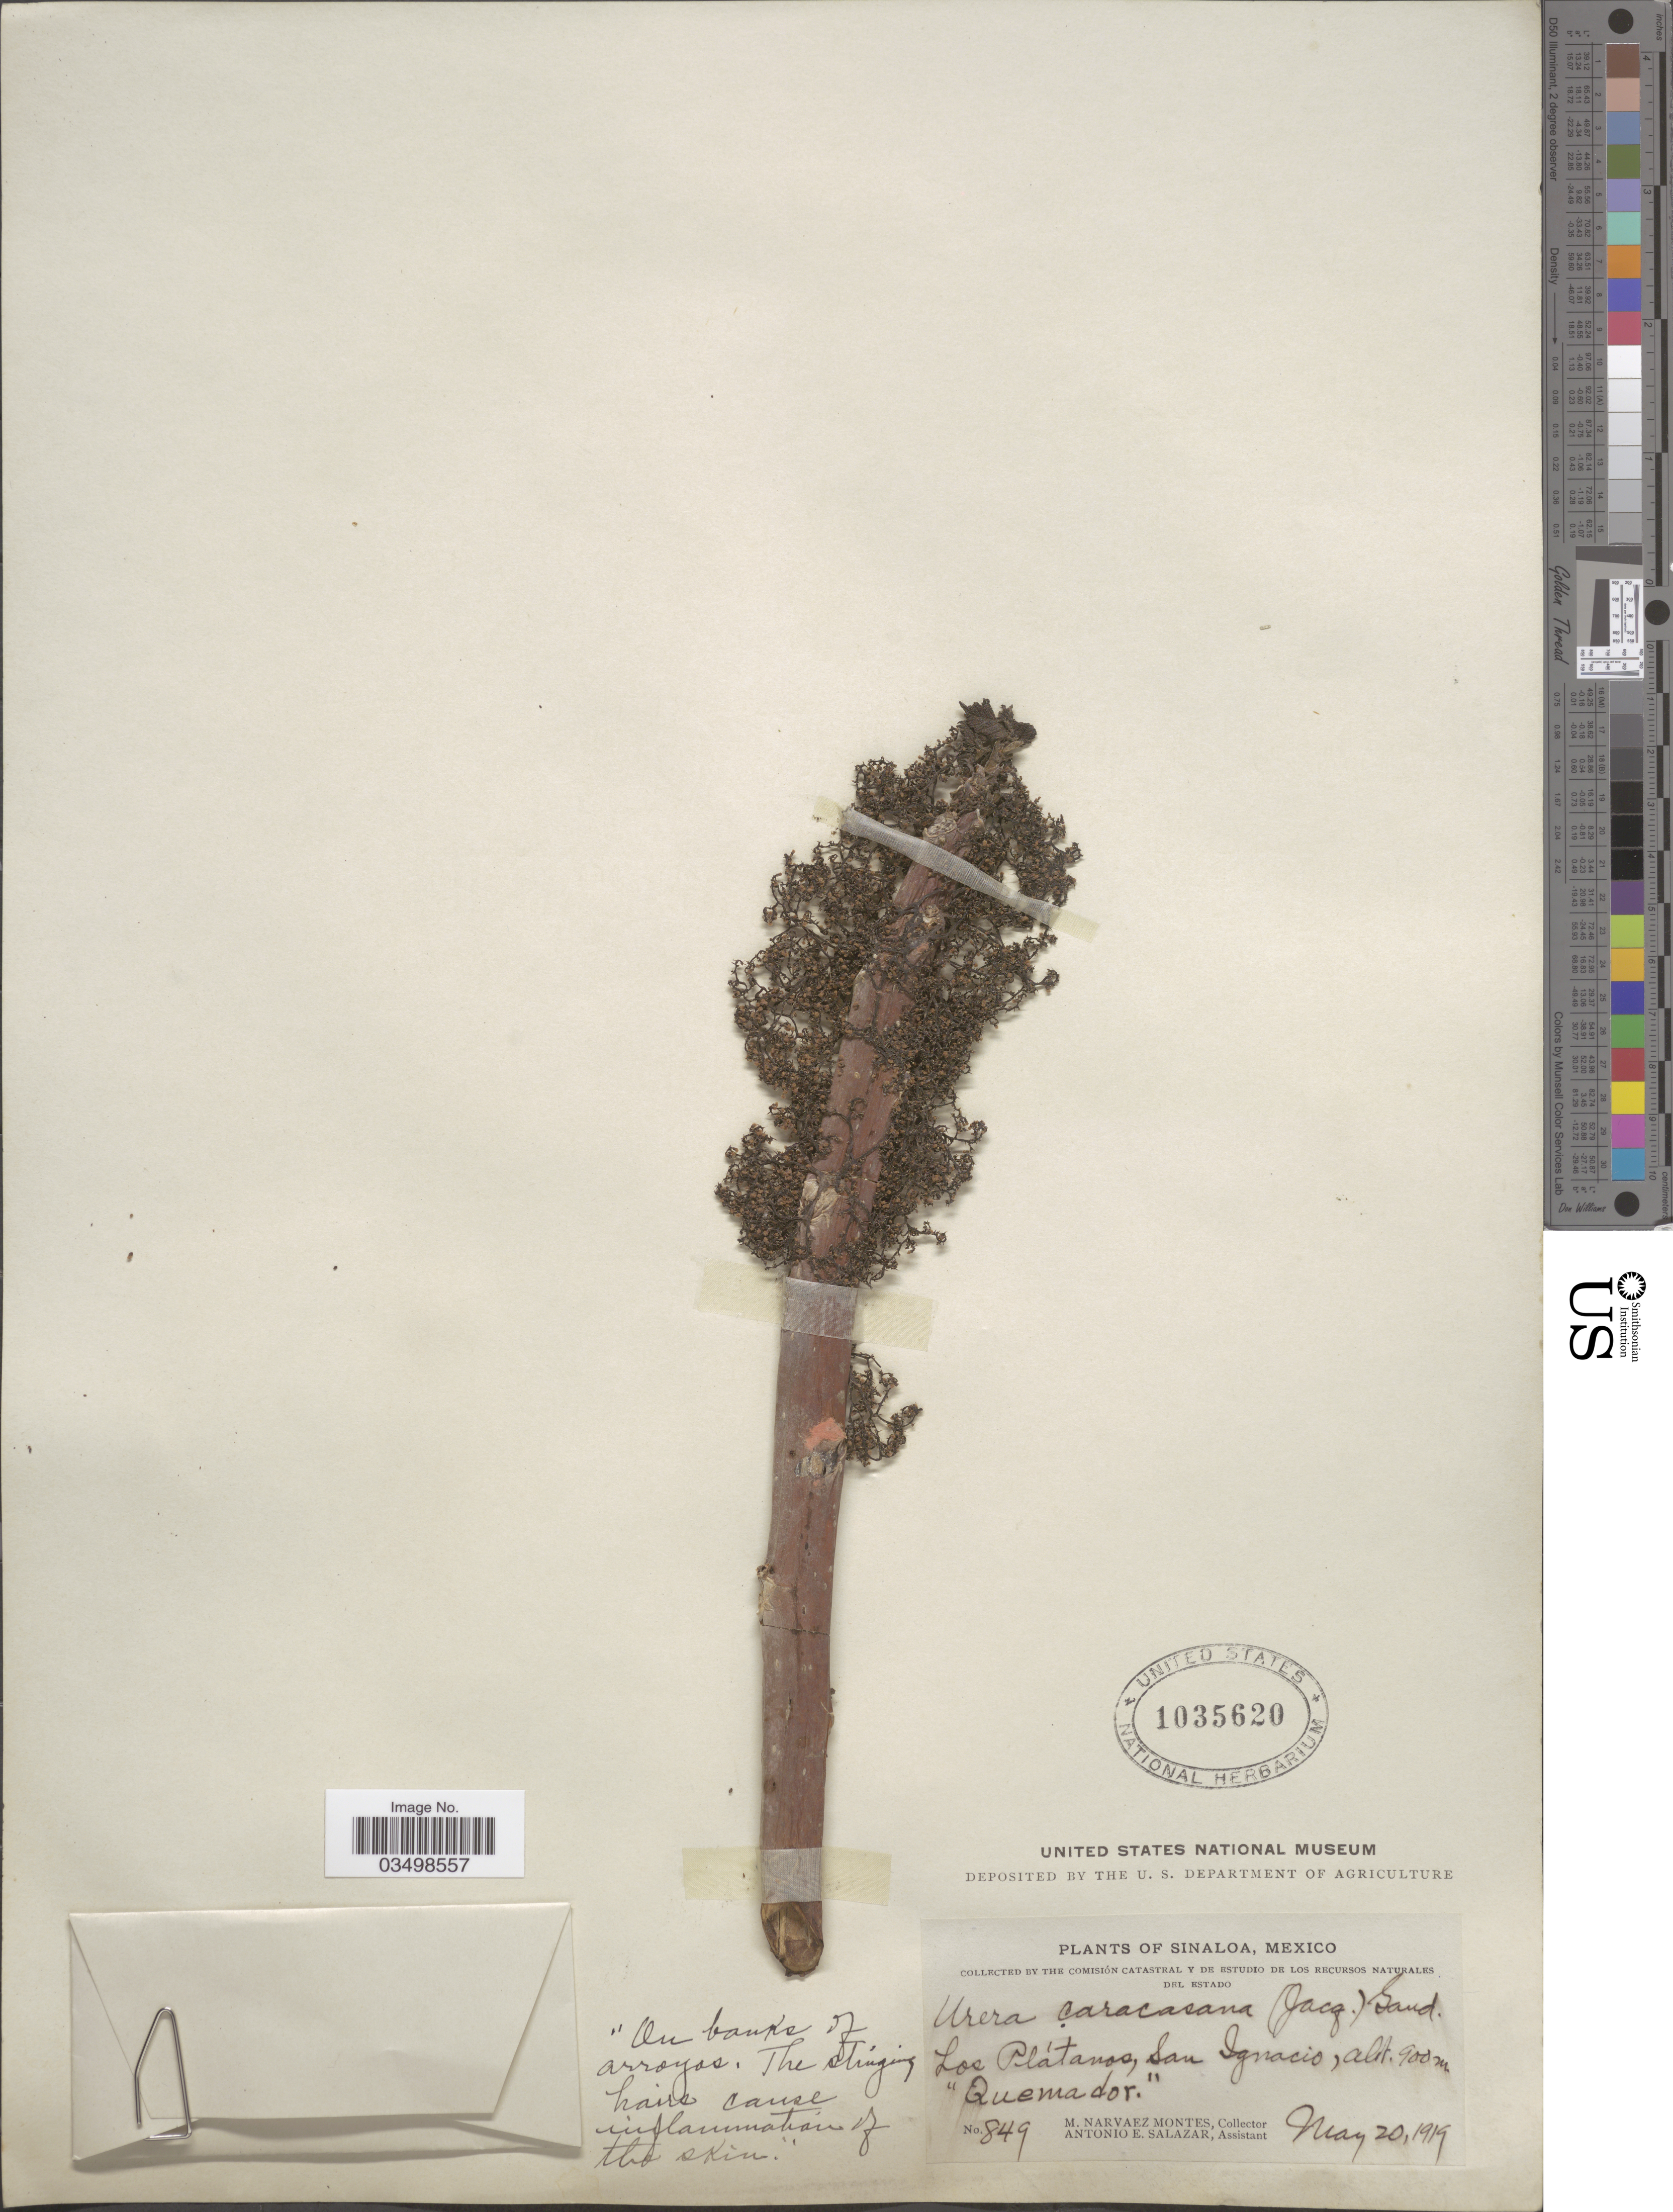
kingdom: Plantae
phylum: Tracheophyta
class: Magnoliopsida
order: Rosales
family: Urticaceae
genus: Urera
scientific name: Urera caracasana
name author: (Jacq.) Gaudich. ex Griseb.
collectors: M. Narvaez-Montes & A. E. Salazar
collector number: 849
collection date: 1919-05-20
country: Mexico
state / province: Sinaloa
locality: Los Plátanos, San Ignacio, "Quemador".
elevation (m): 900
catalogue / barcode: US 1035620